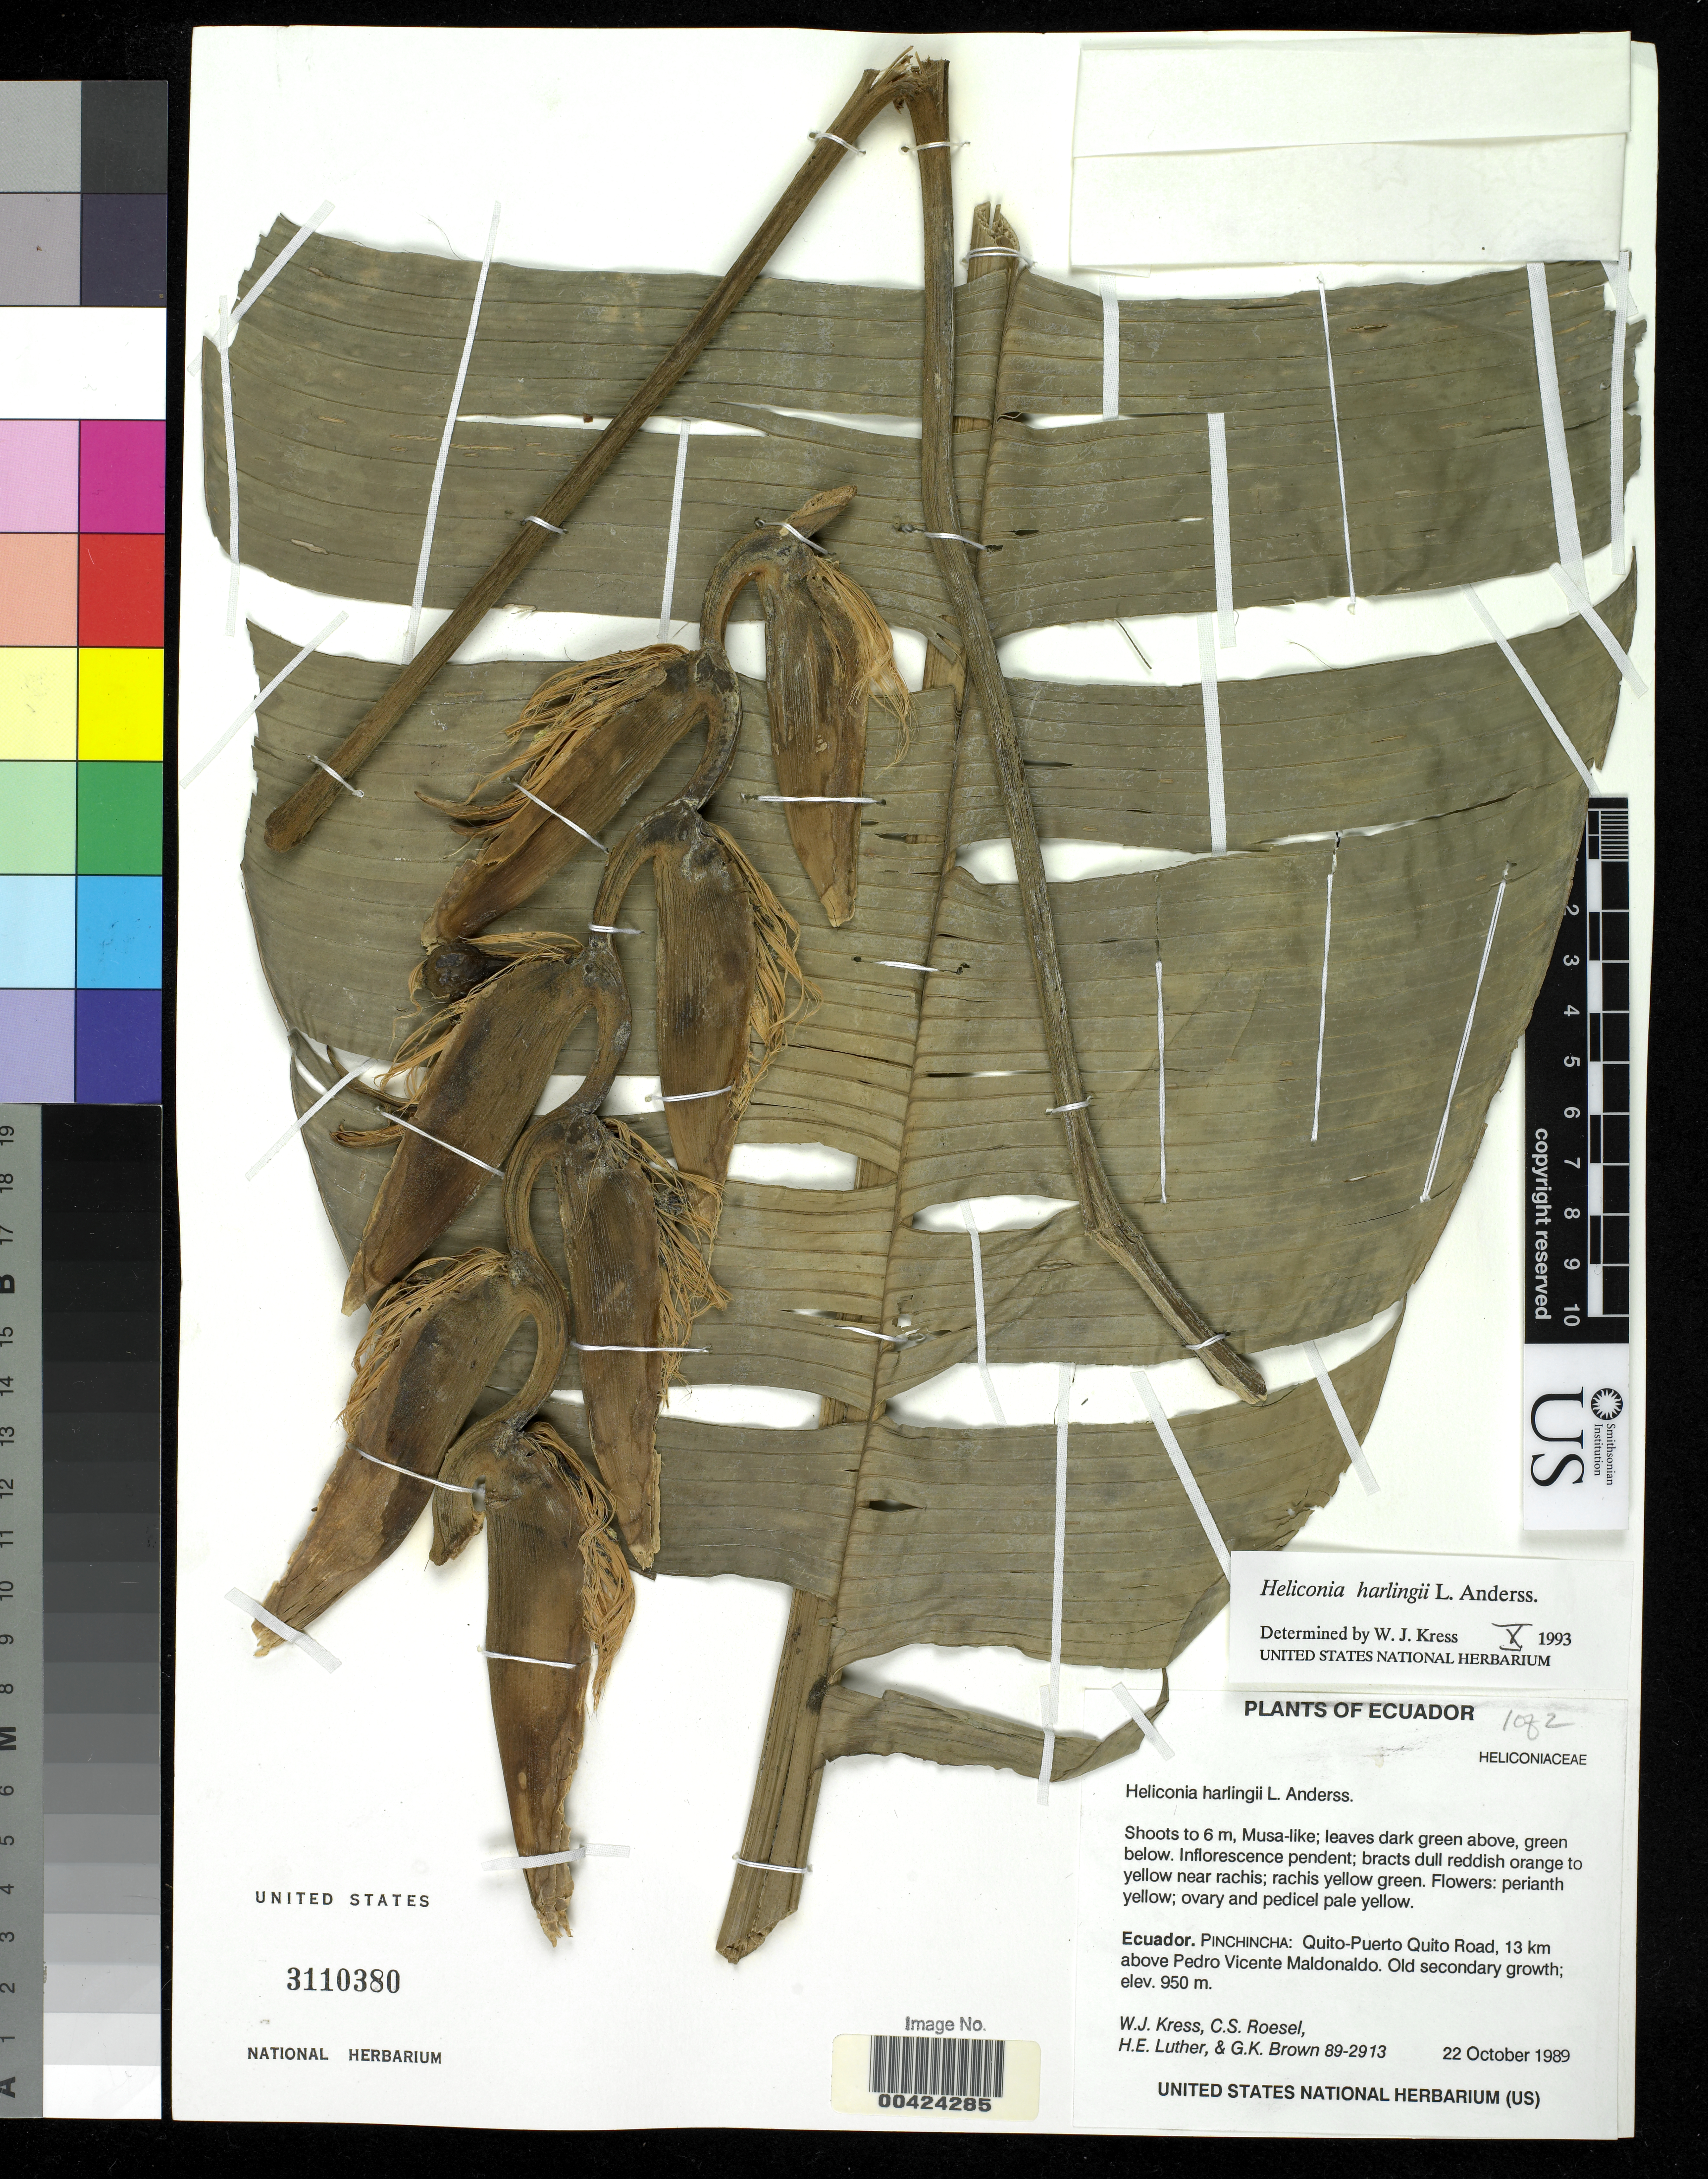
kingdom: Plantae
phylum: Tracheophyta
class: Liliopsida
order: Zingiberales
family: Heliconiaceae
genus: Heliconia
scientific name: Heliconia harlingii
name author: L. Andersson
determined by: Kress, W. J., (US), Smithsonian Institution - National Museum of Natural History (UNITED STATES)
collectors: W. J. Kress, C. S. Roesel, Harry E. Luther & G. K. Brown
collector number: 89-2913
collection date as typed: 22 Oct 1989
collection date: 1989-10-22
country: Ecuador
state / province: Pichincha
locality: Quito - Puerto quito road., 13 km above Pedro vicente maldonaldo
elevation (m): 950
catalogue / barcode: US 3110380